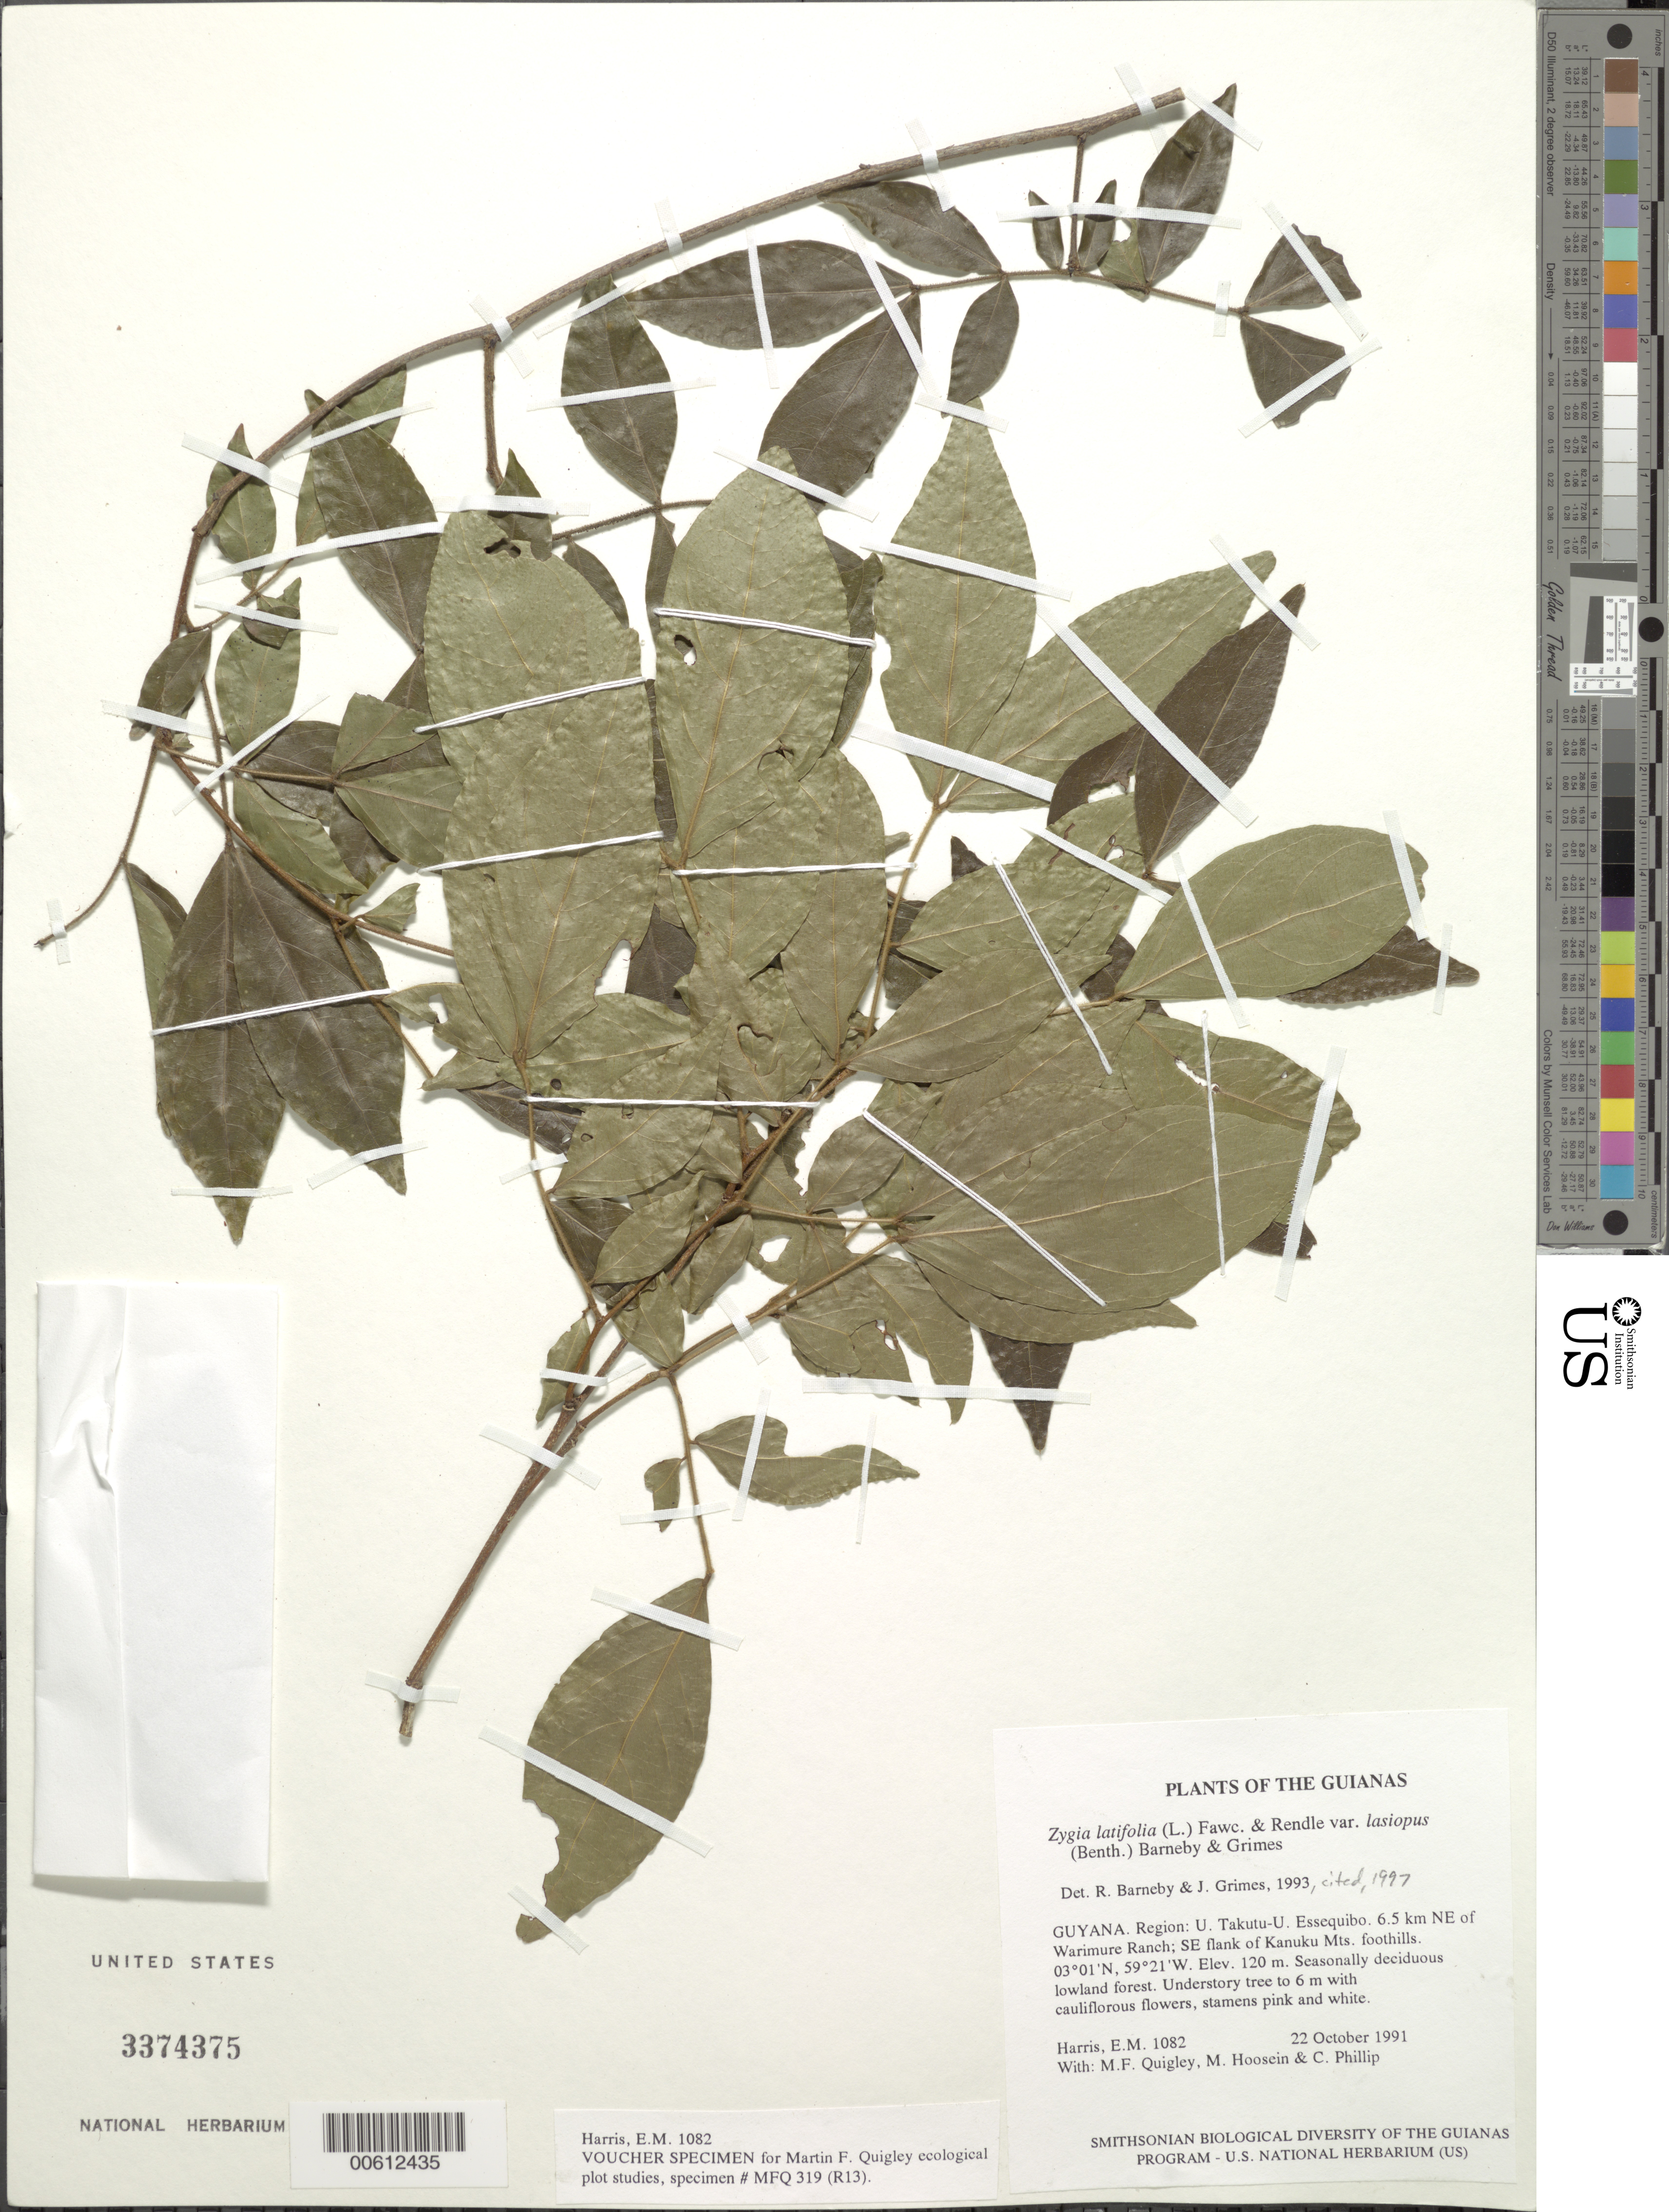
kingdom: Plantae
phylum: Tracheophyta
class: Magnoliopsida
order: Fabales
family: Fabaceae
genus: Zygia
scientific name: Zygia latifolia var. lasiopus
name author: (Benth.) Barneby & J.W. Grimes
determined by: Barneby, R. C.; Grimes, J. W.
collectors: E. M. Harris, M. Quigley, M. Hossein & C. Phillip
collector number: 1082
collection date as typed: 22 October 1991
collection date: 1991-10-22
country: Guyana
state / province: U. Takutu-U. Essequibo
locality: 6.5 km NE of Warimure Ranch; SE flank of Kanuku Mts. foothills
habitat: Seasonally deciduous lowland forest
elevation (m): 120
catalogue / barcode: US 3374375